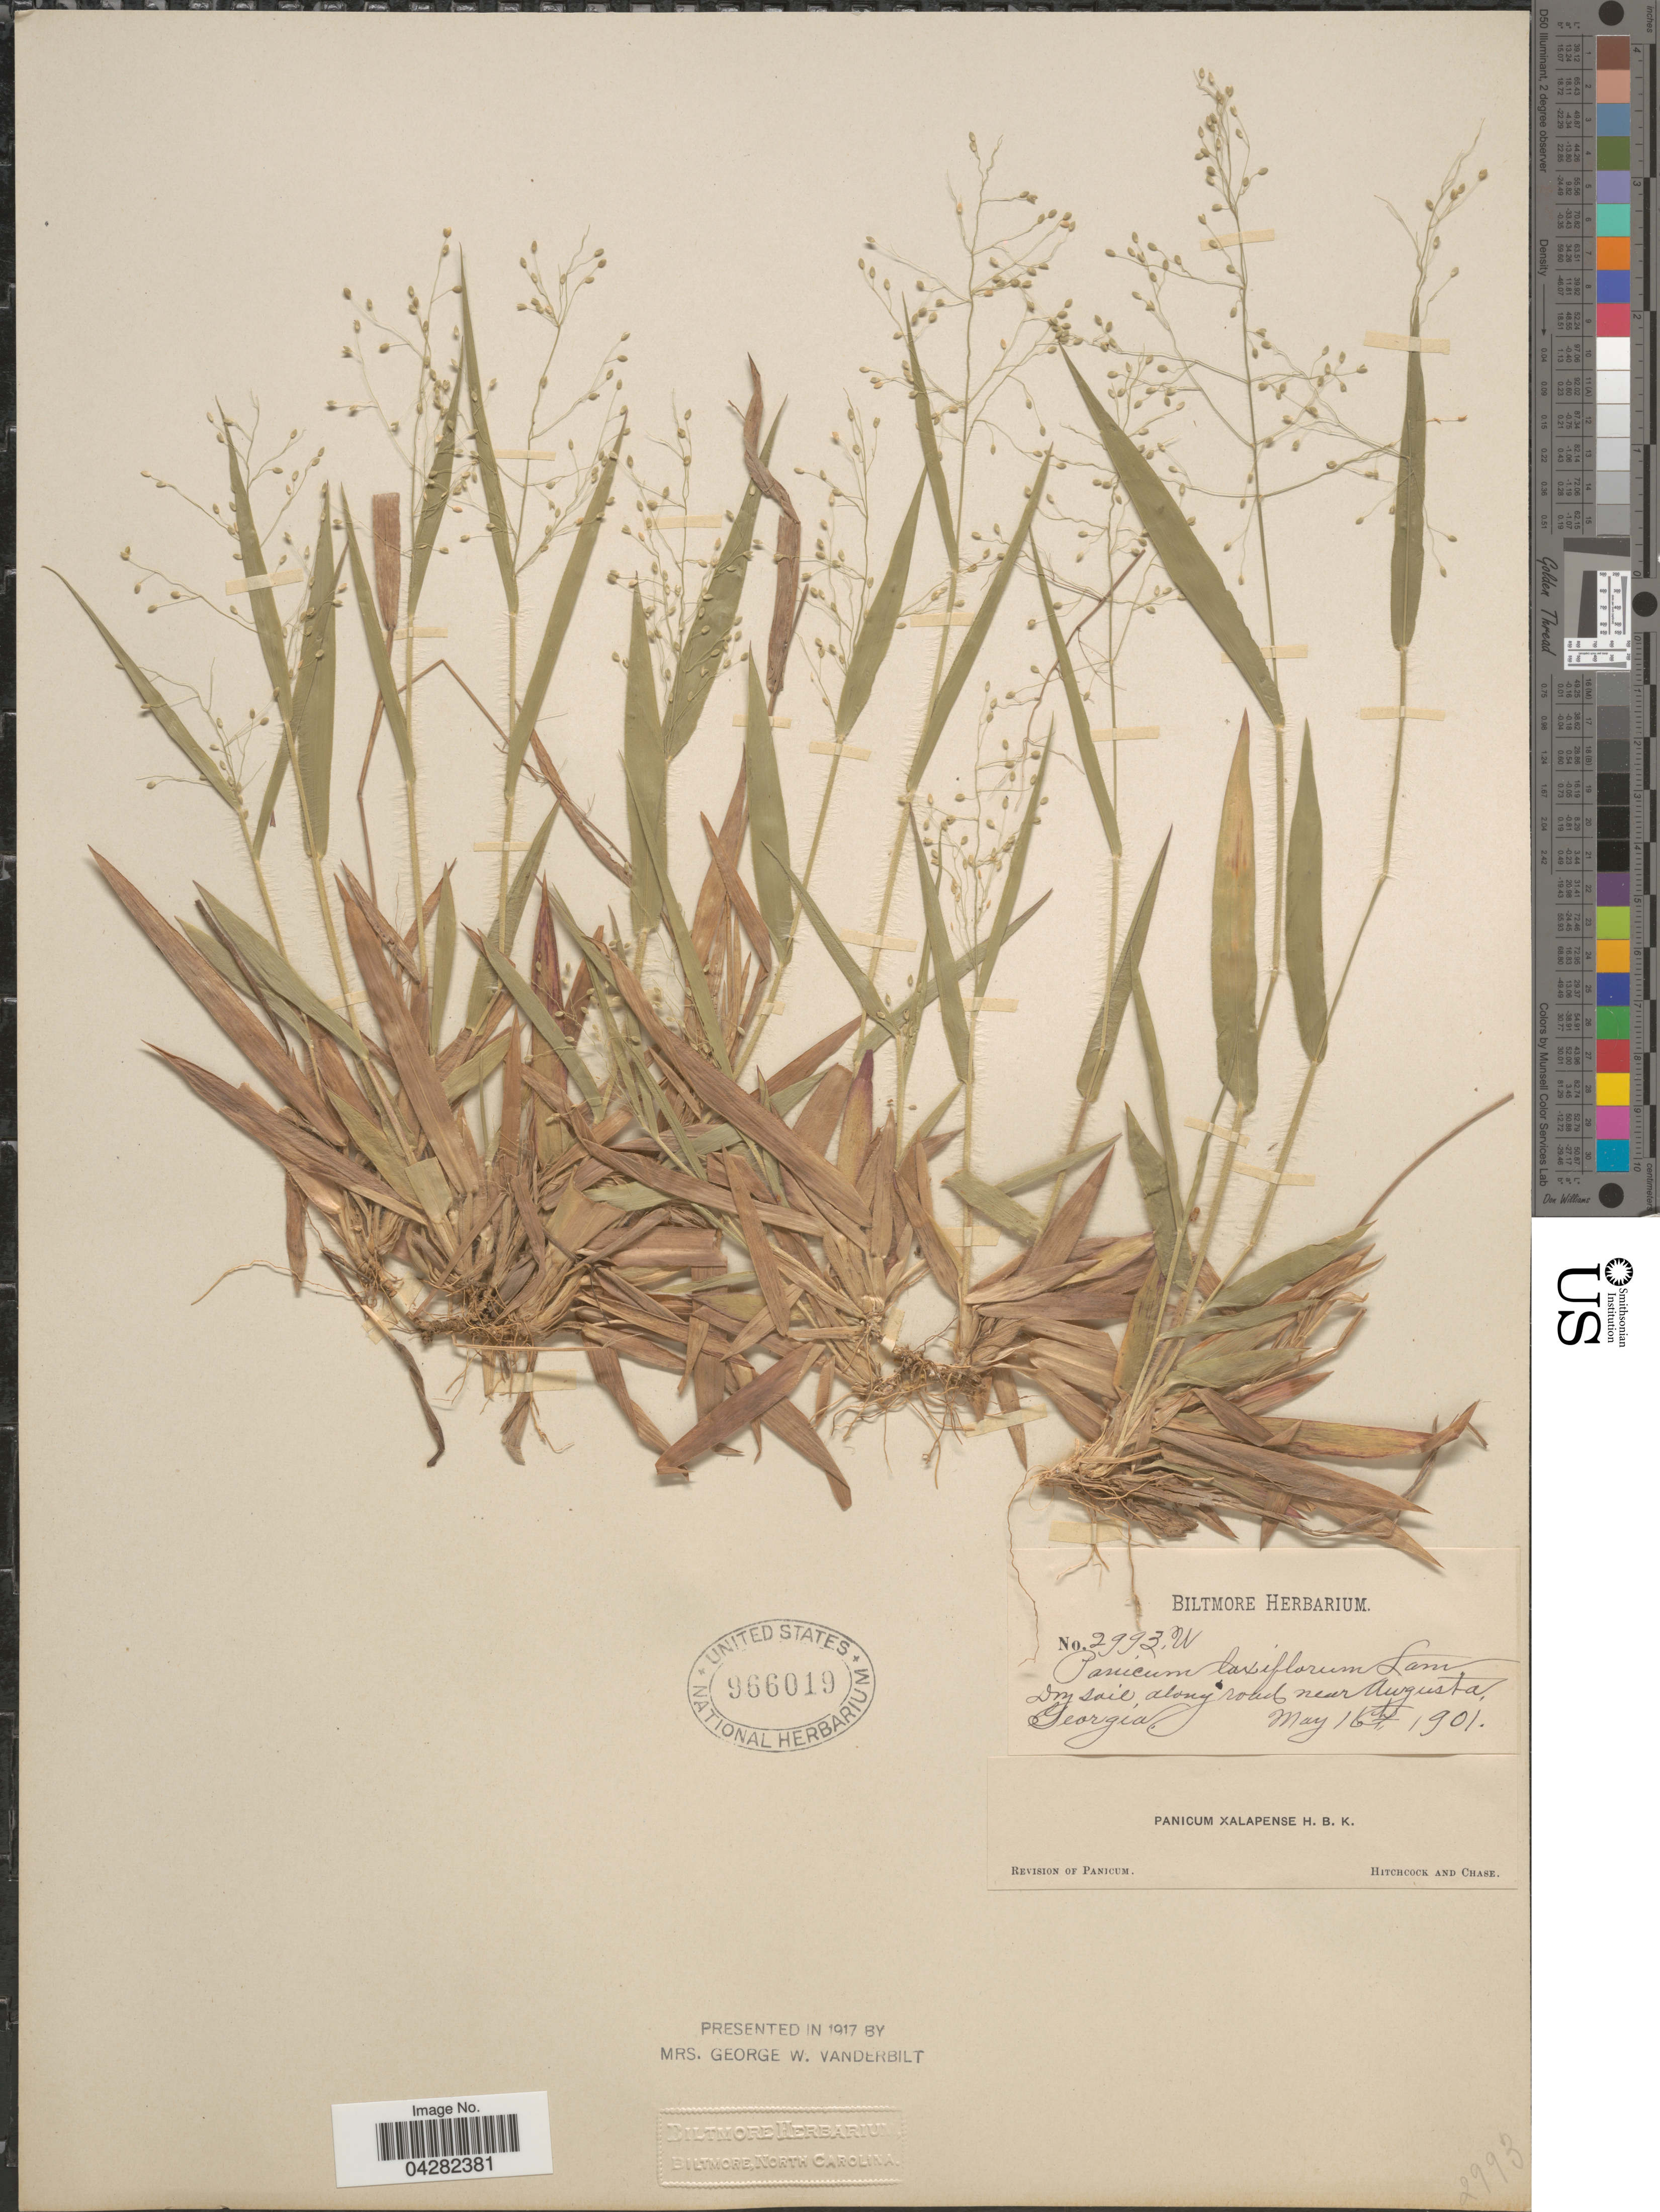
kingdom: Plantae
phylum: Tracheophyta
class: Liliopsida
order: Poales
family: Poaceae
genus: Dichanthelium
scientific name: Dichanthelium laxiflorum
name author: (Lam.) Gould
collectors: ex herb. Biltmore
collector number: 2993W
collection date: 1901-05-16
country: United States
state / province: Georgia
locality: Near Augusta.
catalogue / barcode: US 966019